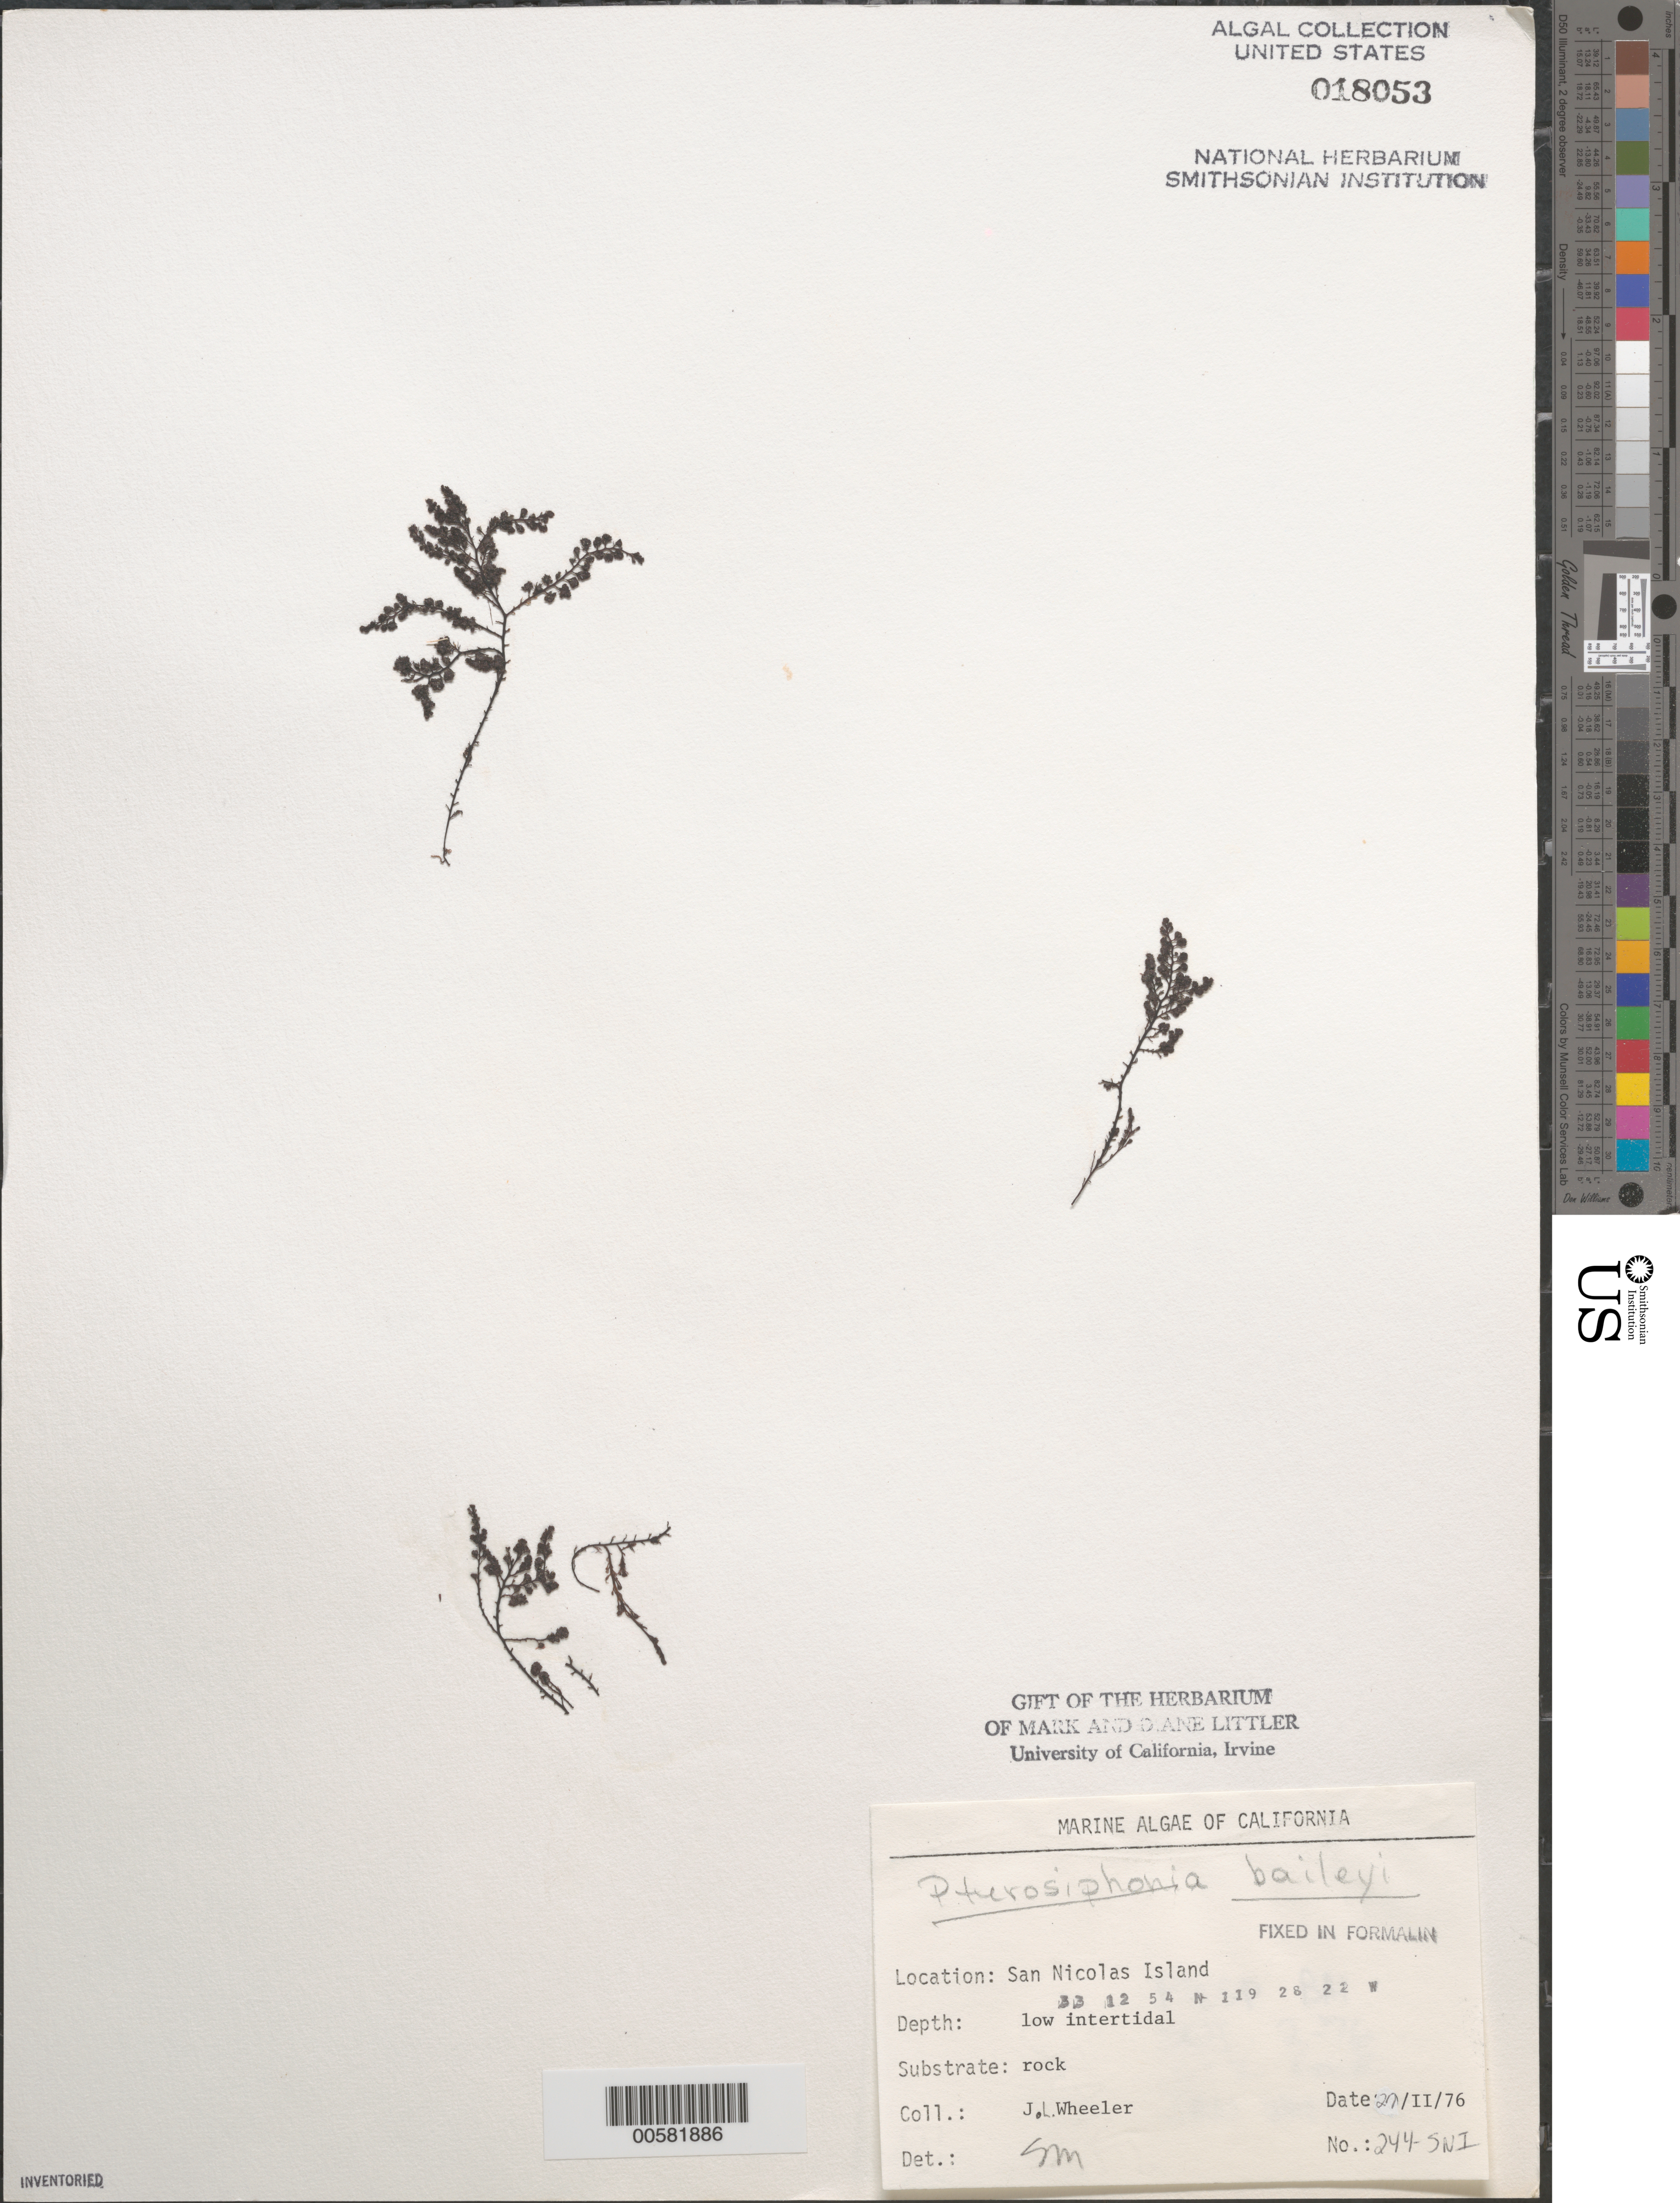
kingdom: Plantae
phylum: Rhodophyta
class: Florideophyceae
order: Ceramiales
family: Rhodomelaceae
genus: Symphyocladiella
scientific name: Symphyocladiella baileyi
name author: (Harvey) D.E.Bustamante et al.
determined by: Algae name updating Project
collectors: J. L. Wheeler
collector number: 244-sni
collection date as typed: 27 Feb 1976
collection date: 1976-02-27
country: United States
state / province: California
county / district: Ventura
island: San Nicolas Island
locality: Dutch Harbor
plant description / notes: BLM-SOCALBIGHT Rocky Intertidal Survey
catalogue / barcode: US 18053